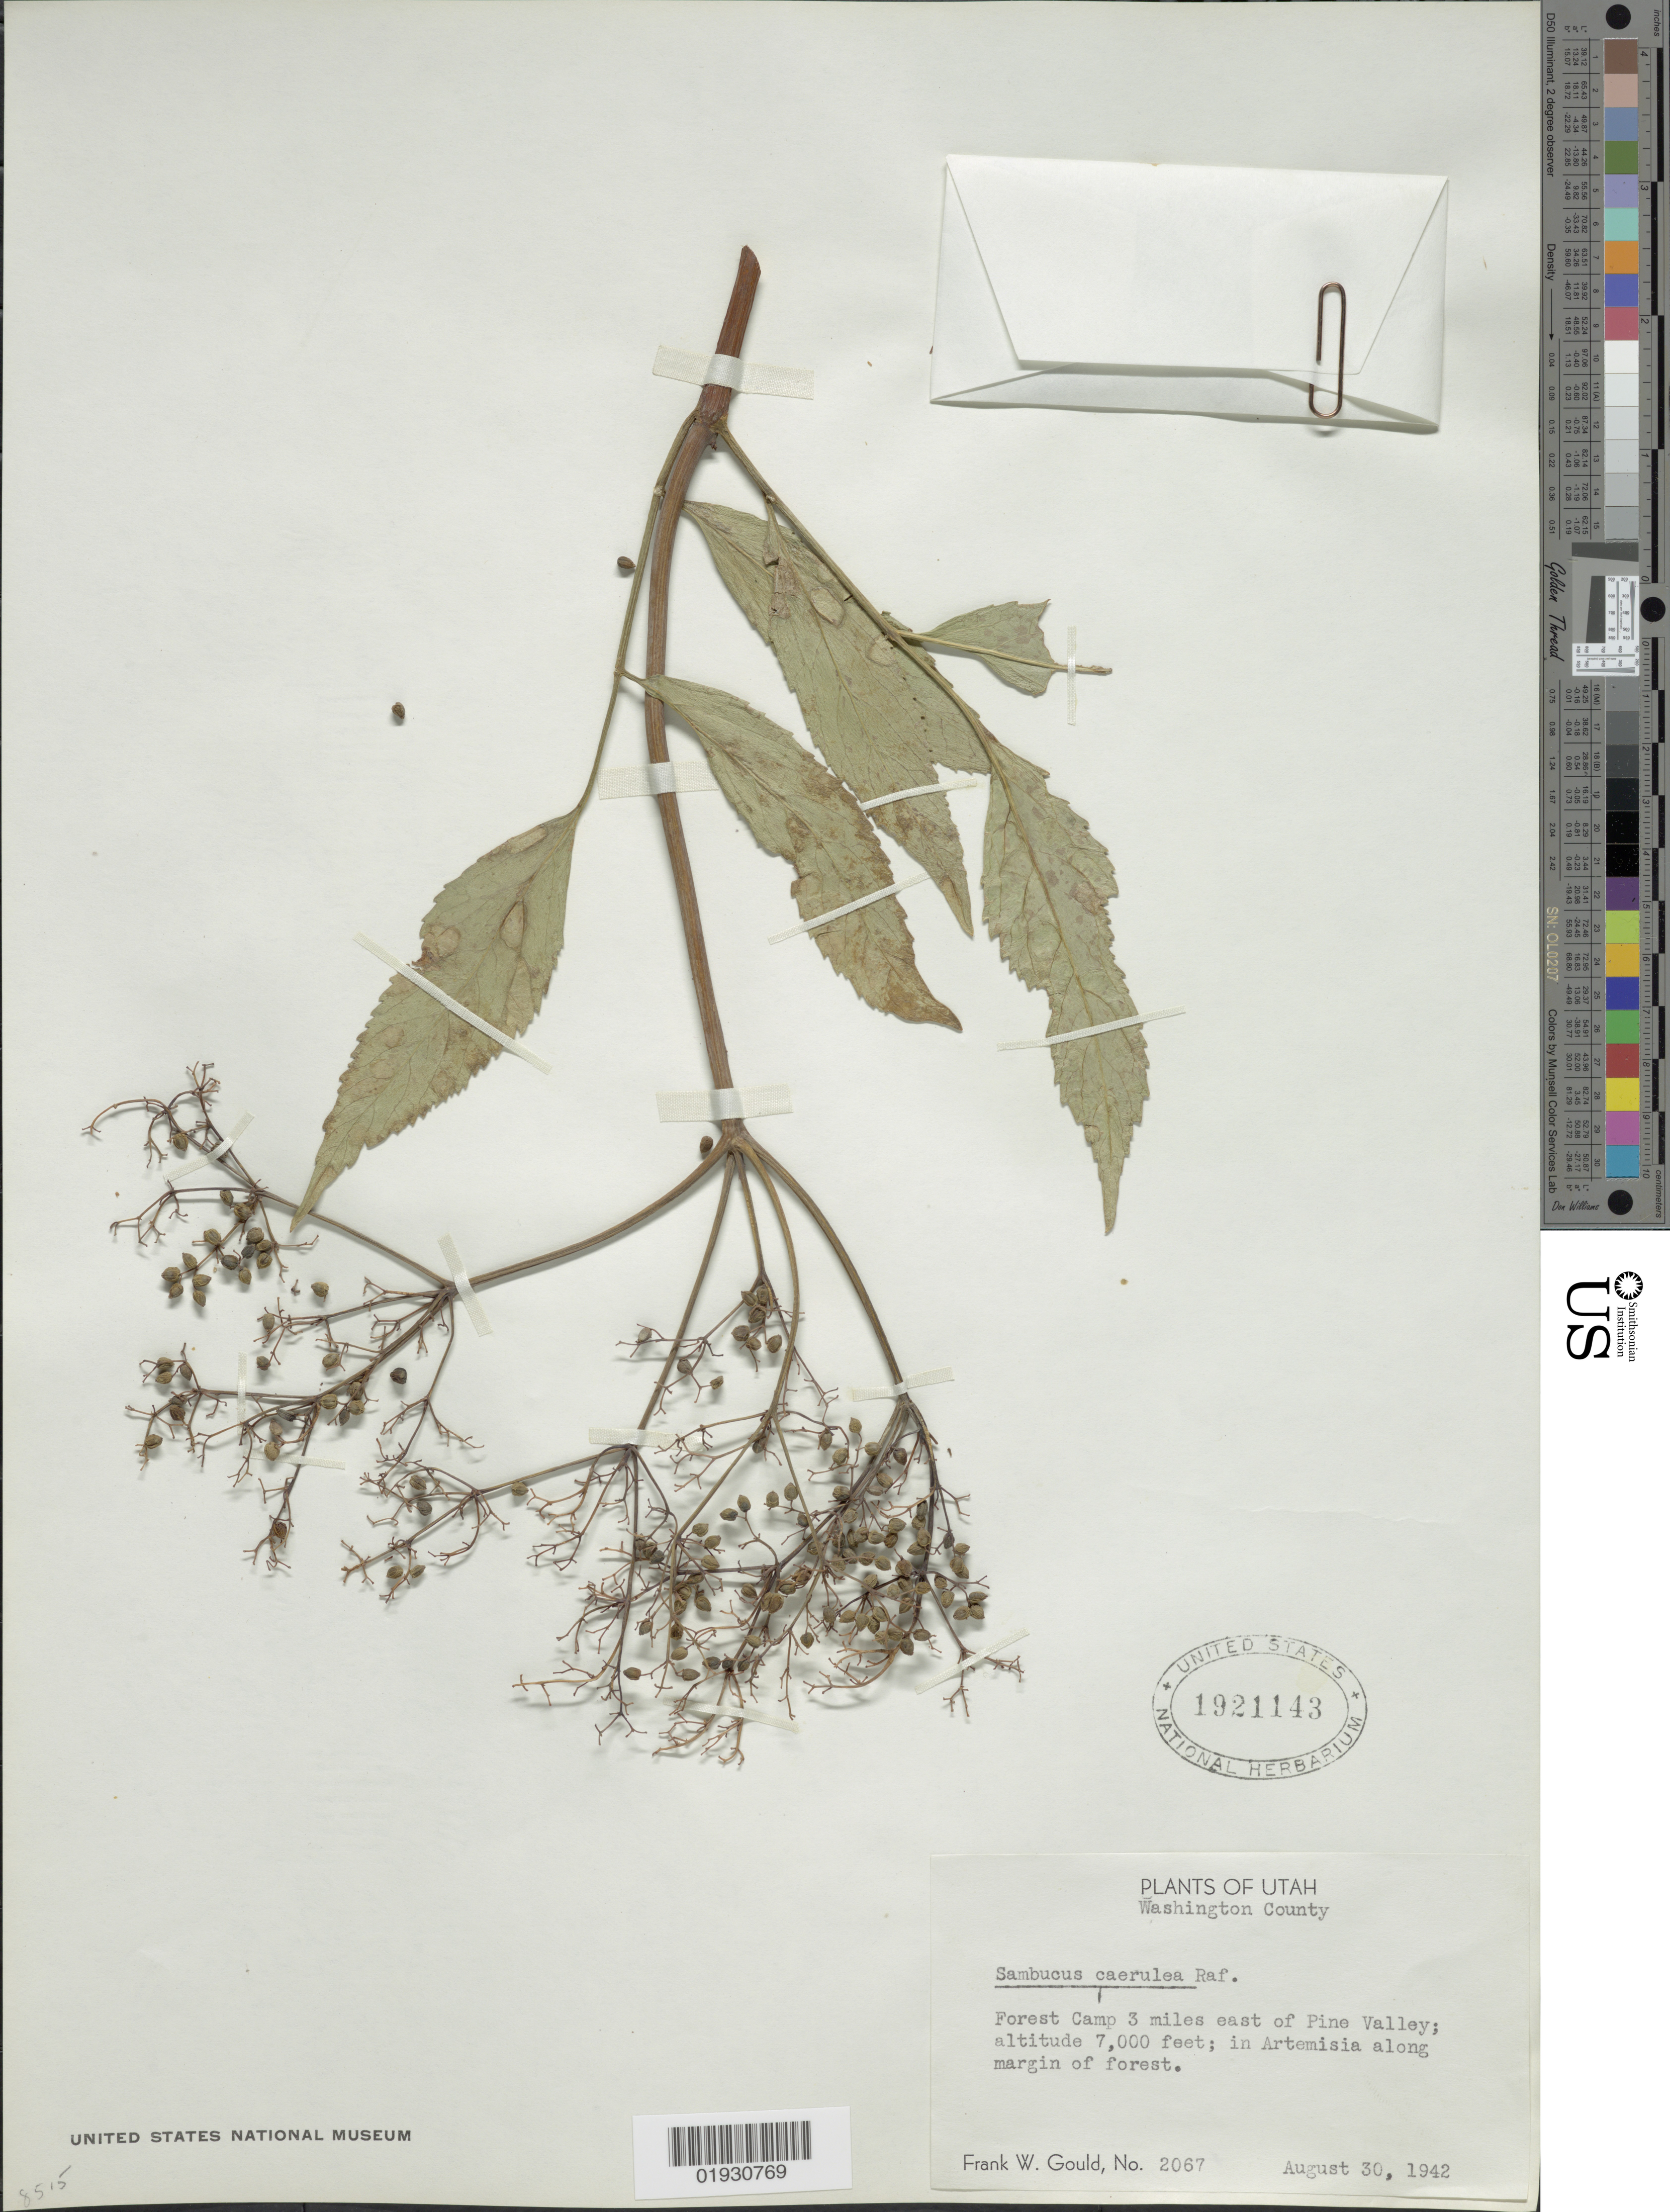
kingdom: Plantae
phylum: Tracheophyta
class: Magnoliopsida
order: Dipsacales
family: Viburnaceae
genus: Sambucus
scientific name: Sambucus cerulea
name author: Raf.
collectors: F. W. Gould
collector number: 2067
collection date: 1942-08-30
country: United States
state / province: Utah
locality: Washington County, Forest Camp 3 miles east of Pine Valley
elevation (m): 2134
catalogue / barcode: US 1921143